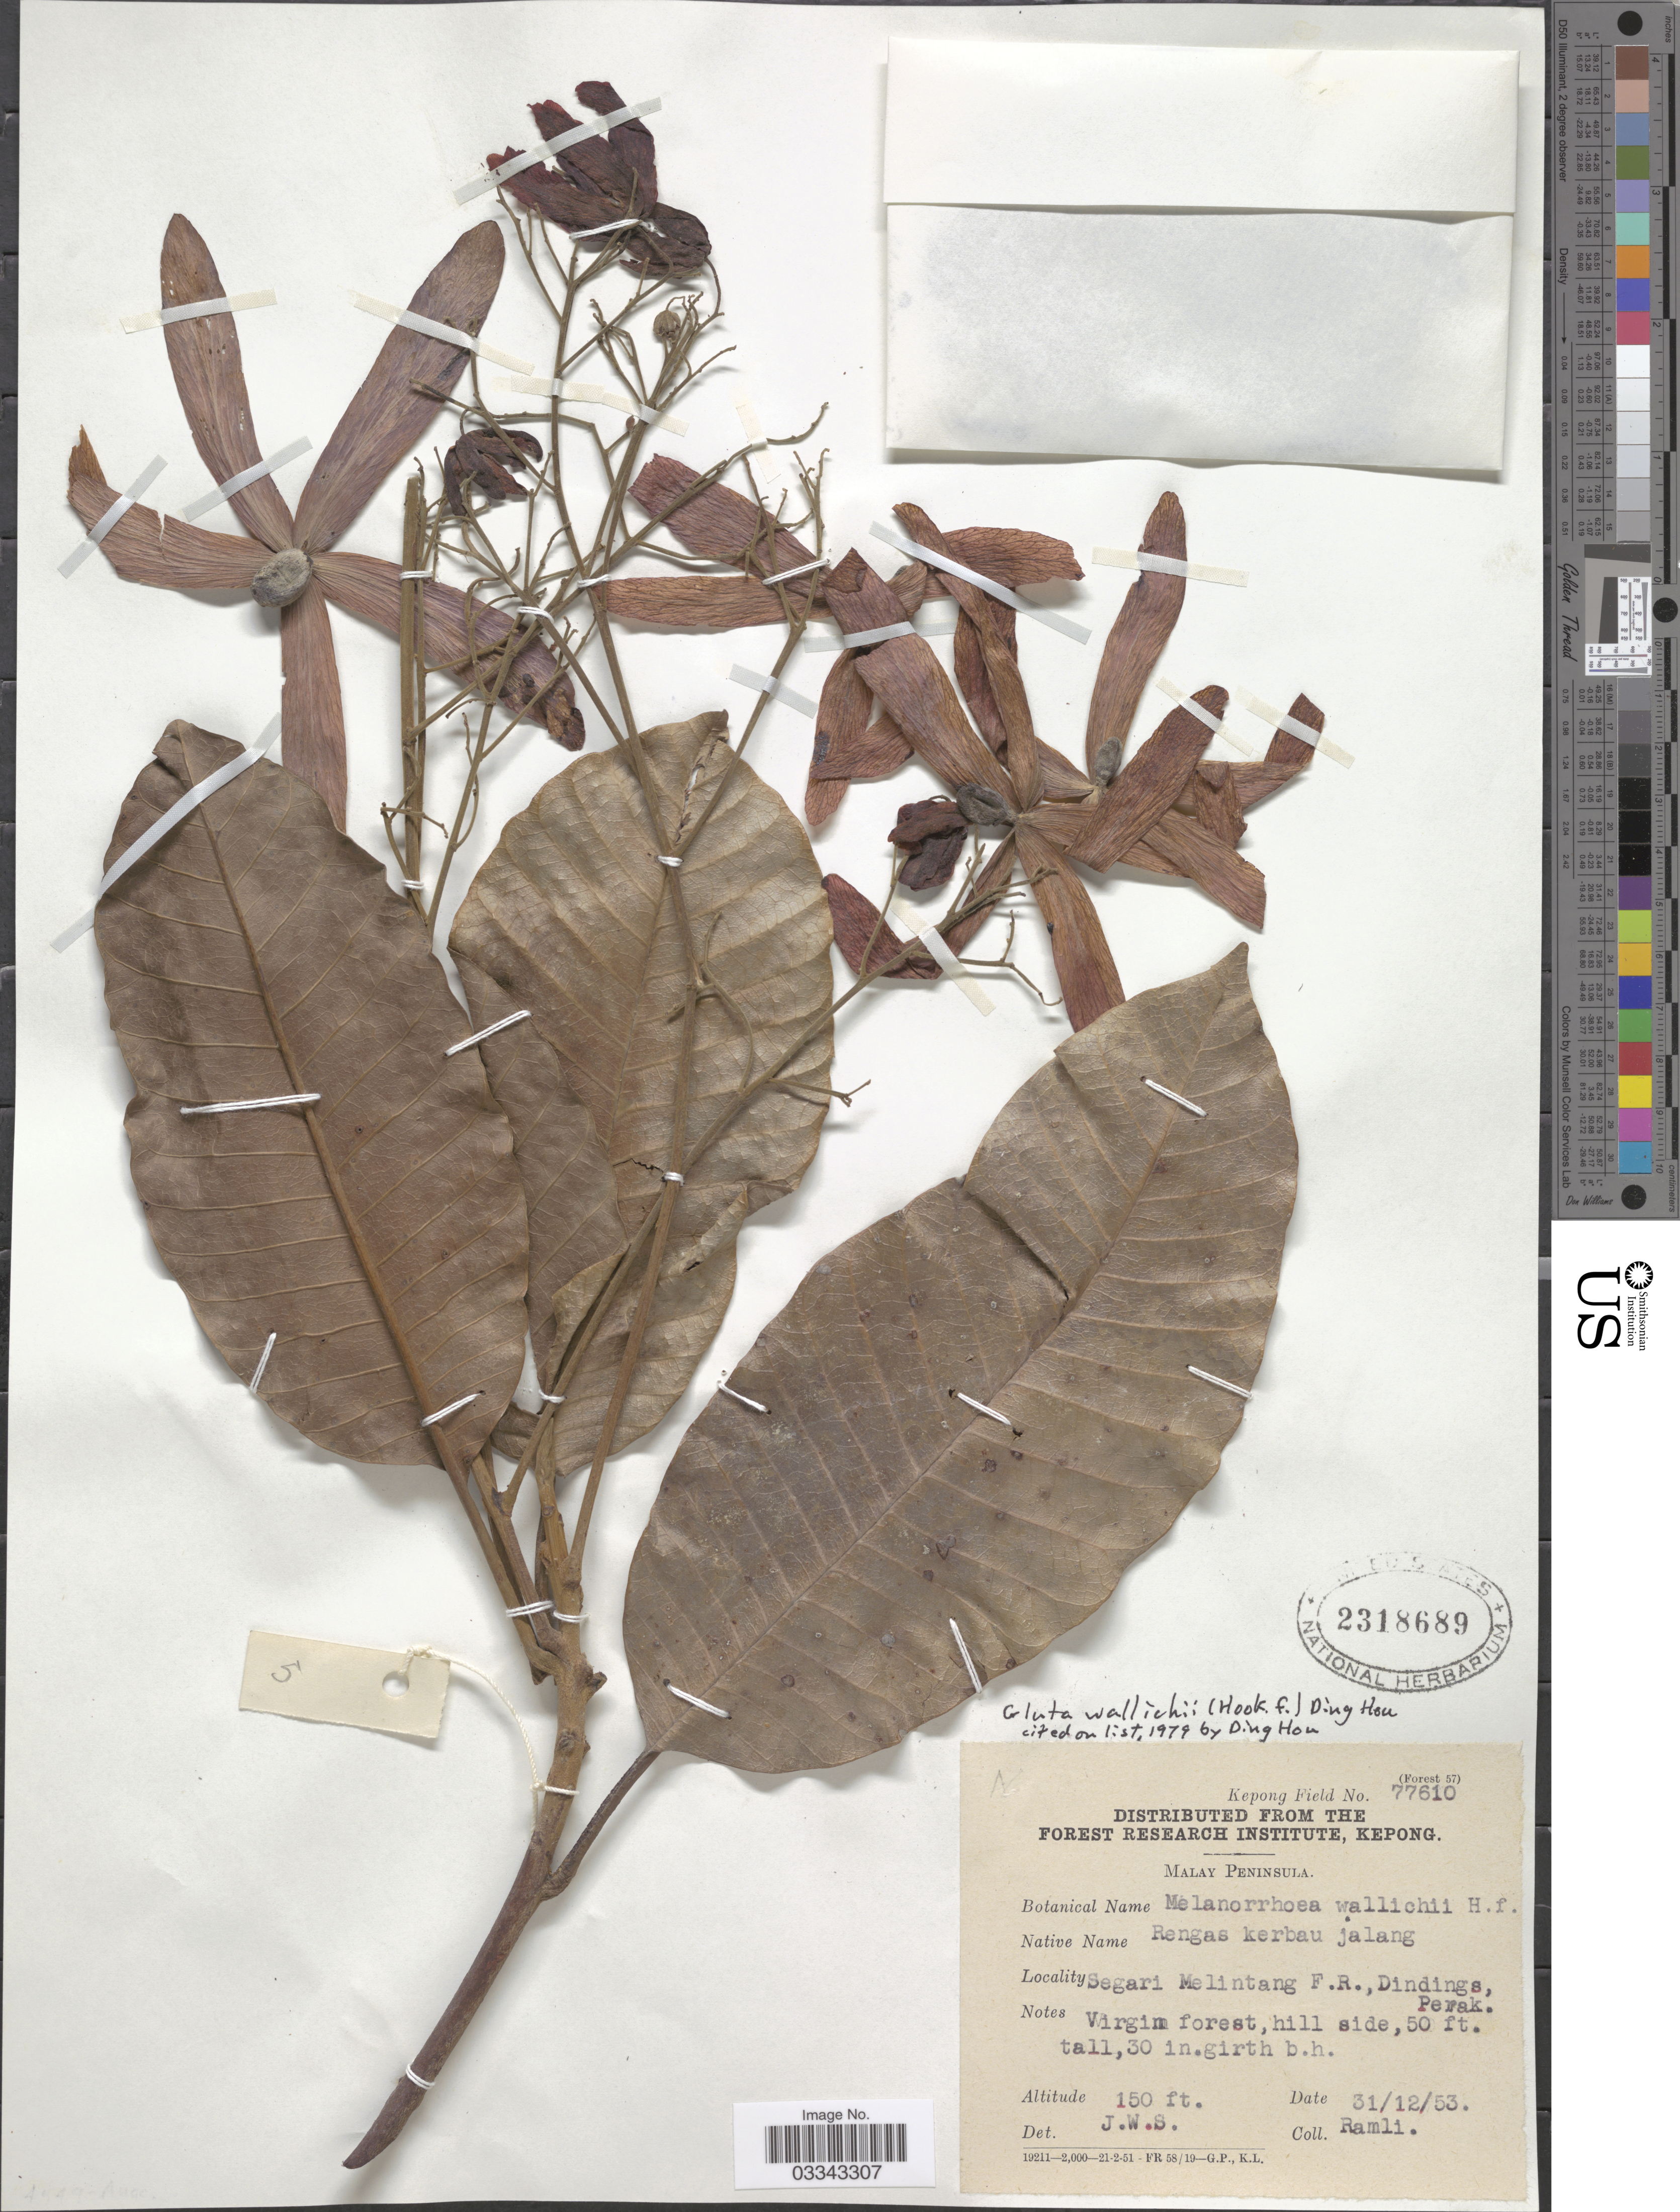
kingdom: Plantae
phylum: Tracheophyta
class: Magnoliopsida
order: Sapindales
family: Anacardiaceae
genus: Gluta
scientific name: Gluta wallichii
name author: (Hook. f.) Ding Hou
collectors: Ramli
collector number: Kepong Field 77610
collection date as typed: Transcribed d/m/y: 31/12/53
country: Malaysia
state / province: Perak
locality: Malay Peninsula. Segari Melintang F.R., Dindings.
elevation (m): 46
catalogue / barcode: US 2318689